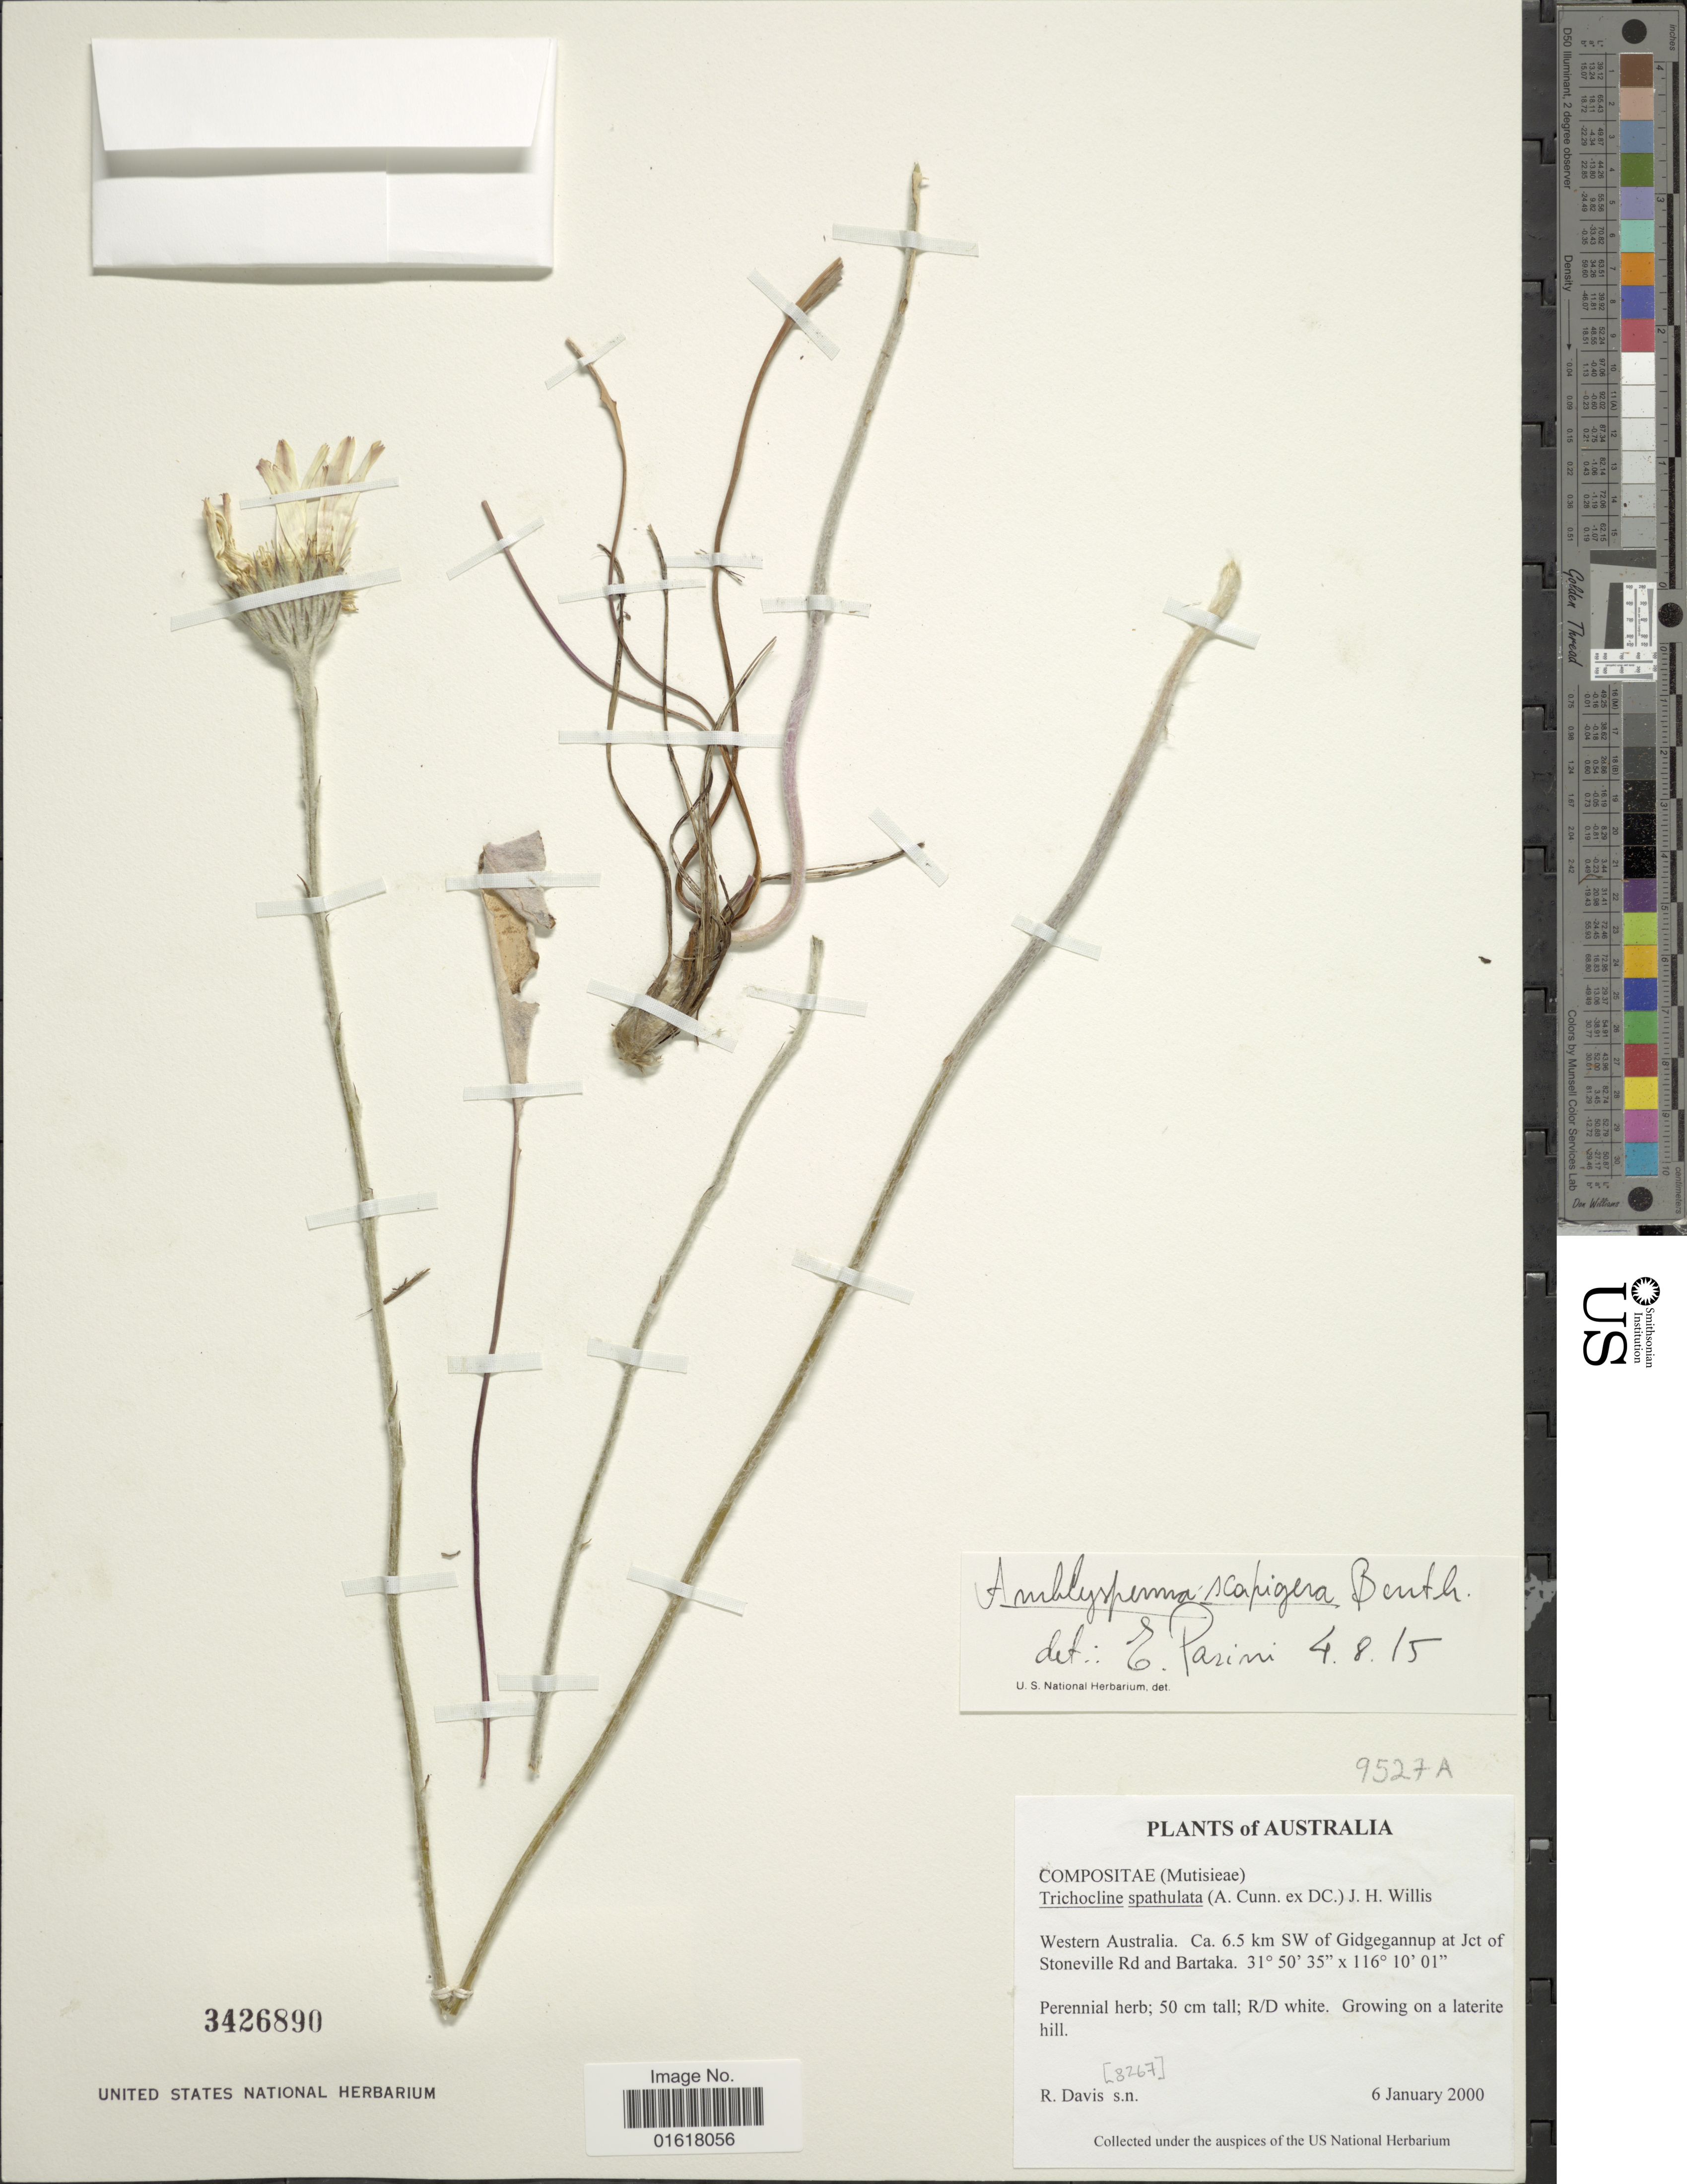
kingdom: Plantae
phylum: Tracheophyta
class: Magnoliopsida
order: Asterales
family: Asteraceae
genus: Amblysperma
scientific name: Amblysperma spathulata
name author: (A. Cunn. ex DC.) D.J.N. Hind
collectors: R. Davis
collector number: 8267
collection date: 2000-01-06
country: Australia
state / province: Western Australia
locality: Ca. 6.5 km SW of Gidgegannup at Jct of Stoneville Rd and Bartaka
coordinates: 31 50 35 ?, 116 10 01 ?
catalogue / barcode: US 3426890